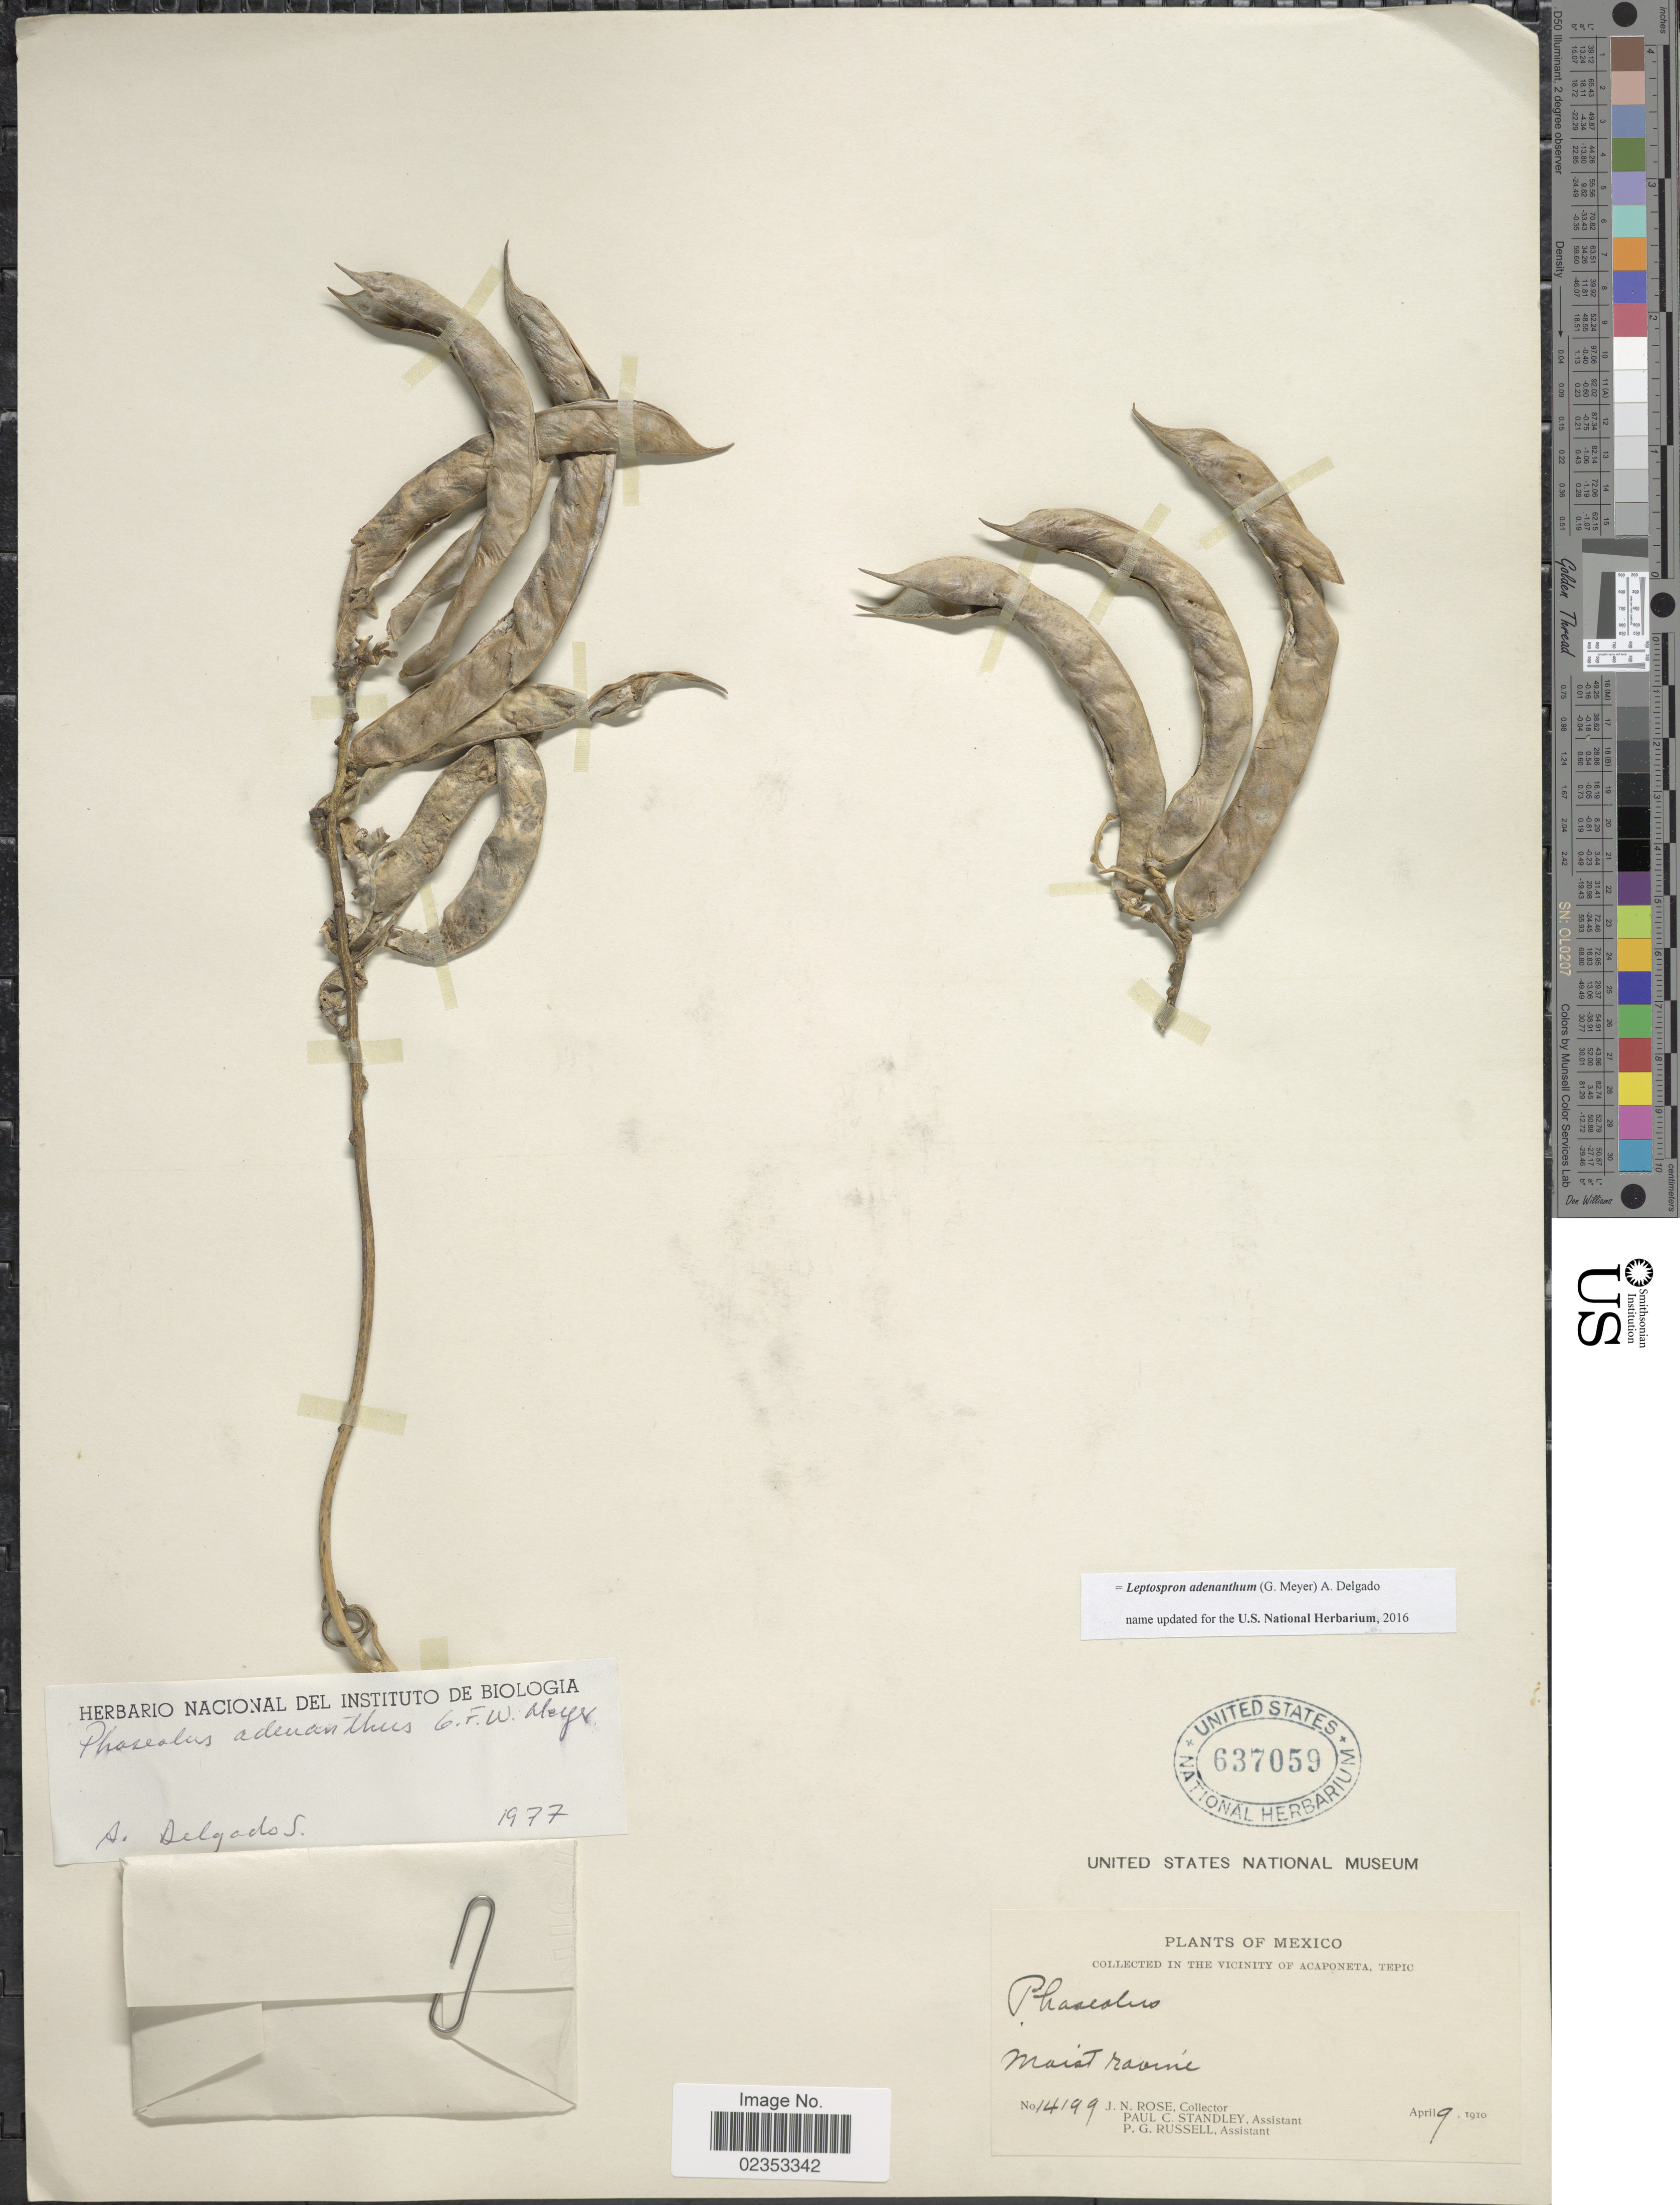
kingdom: Plantae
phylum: Tracheophyta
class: Magnoliopsida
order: Fabales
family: Fabaceae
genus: Leptospron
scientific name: Leptospron adenanthum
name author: (G. Mey.) A. Delgado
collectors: J. N. Rose, P. C. Standley & P. G. Russell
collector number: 14199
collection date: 1910-04-09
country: Mexico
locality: In the vicinity of Acaponeta, Tepic, moist ravine.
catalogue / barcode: US 637059